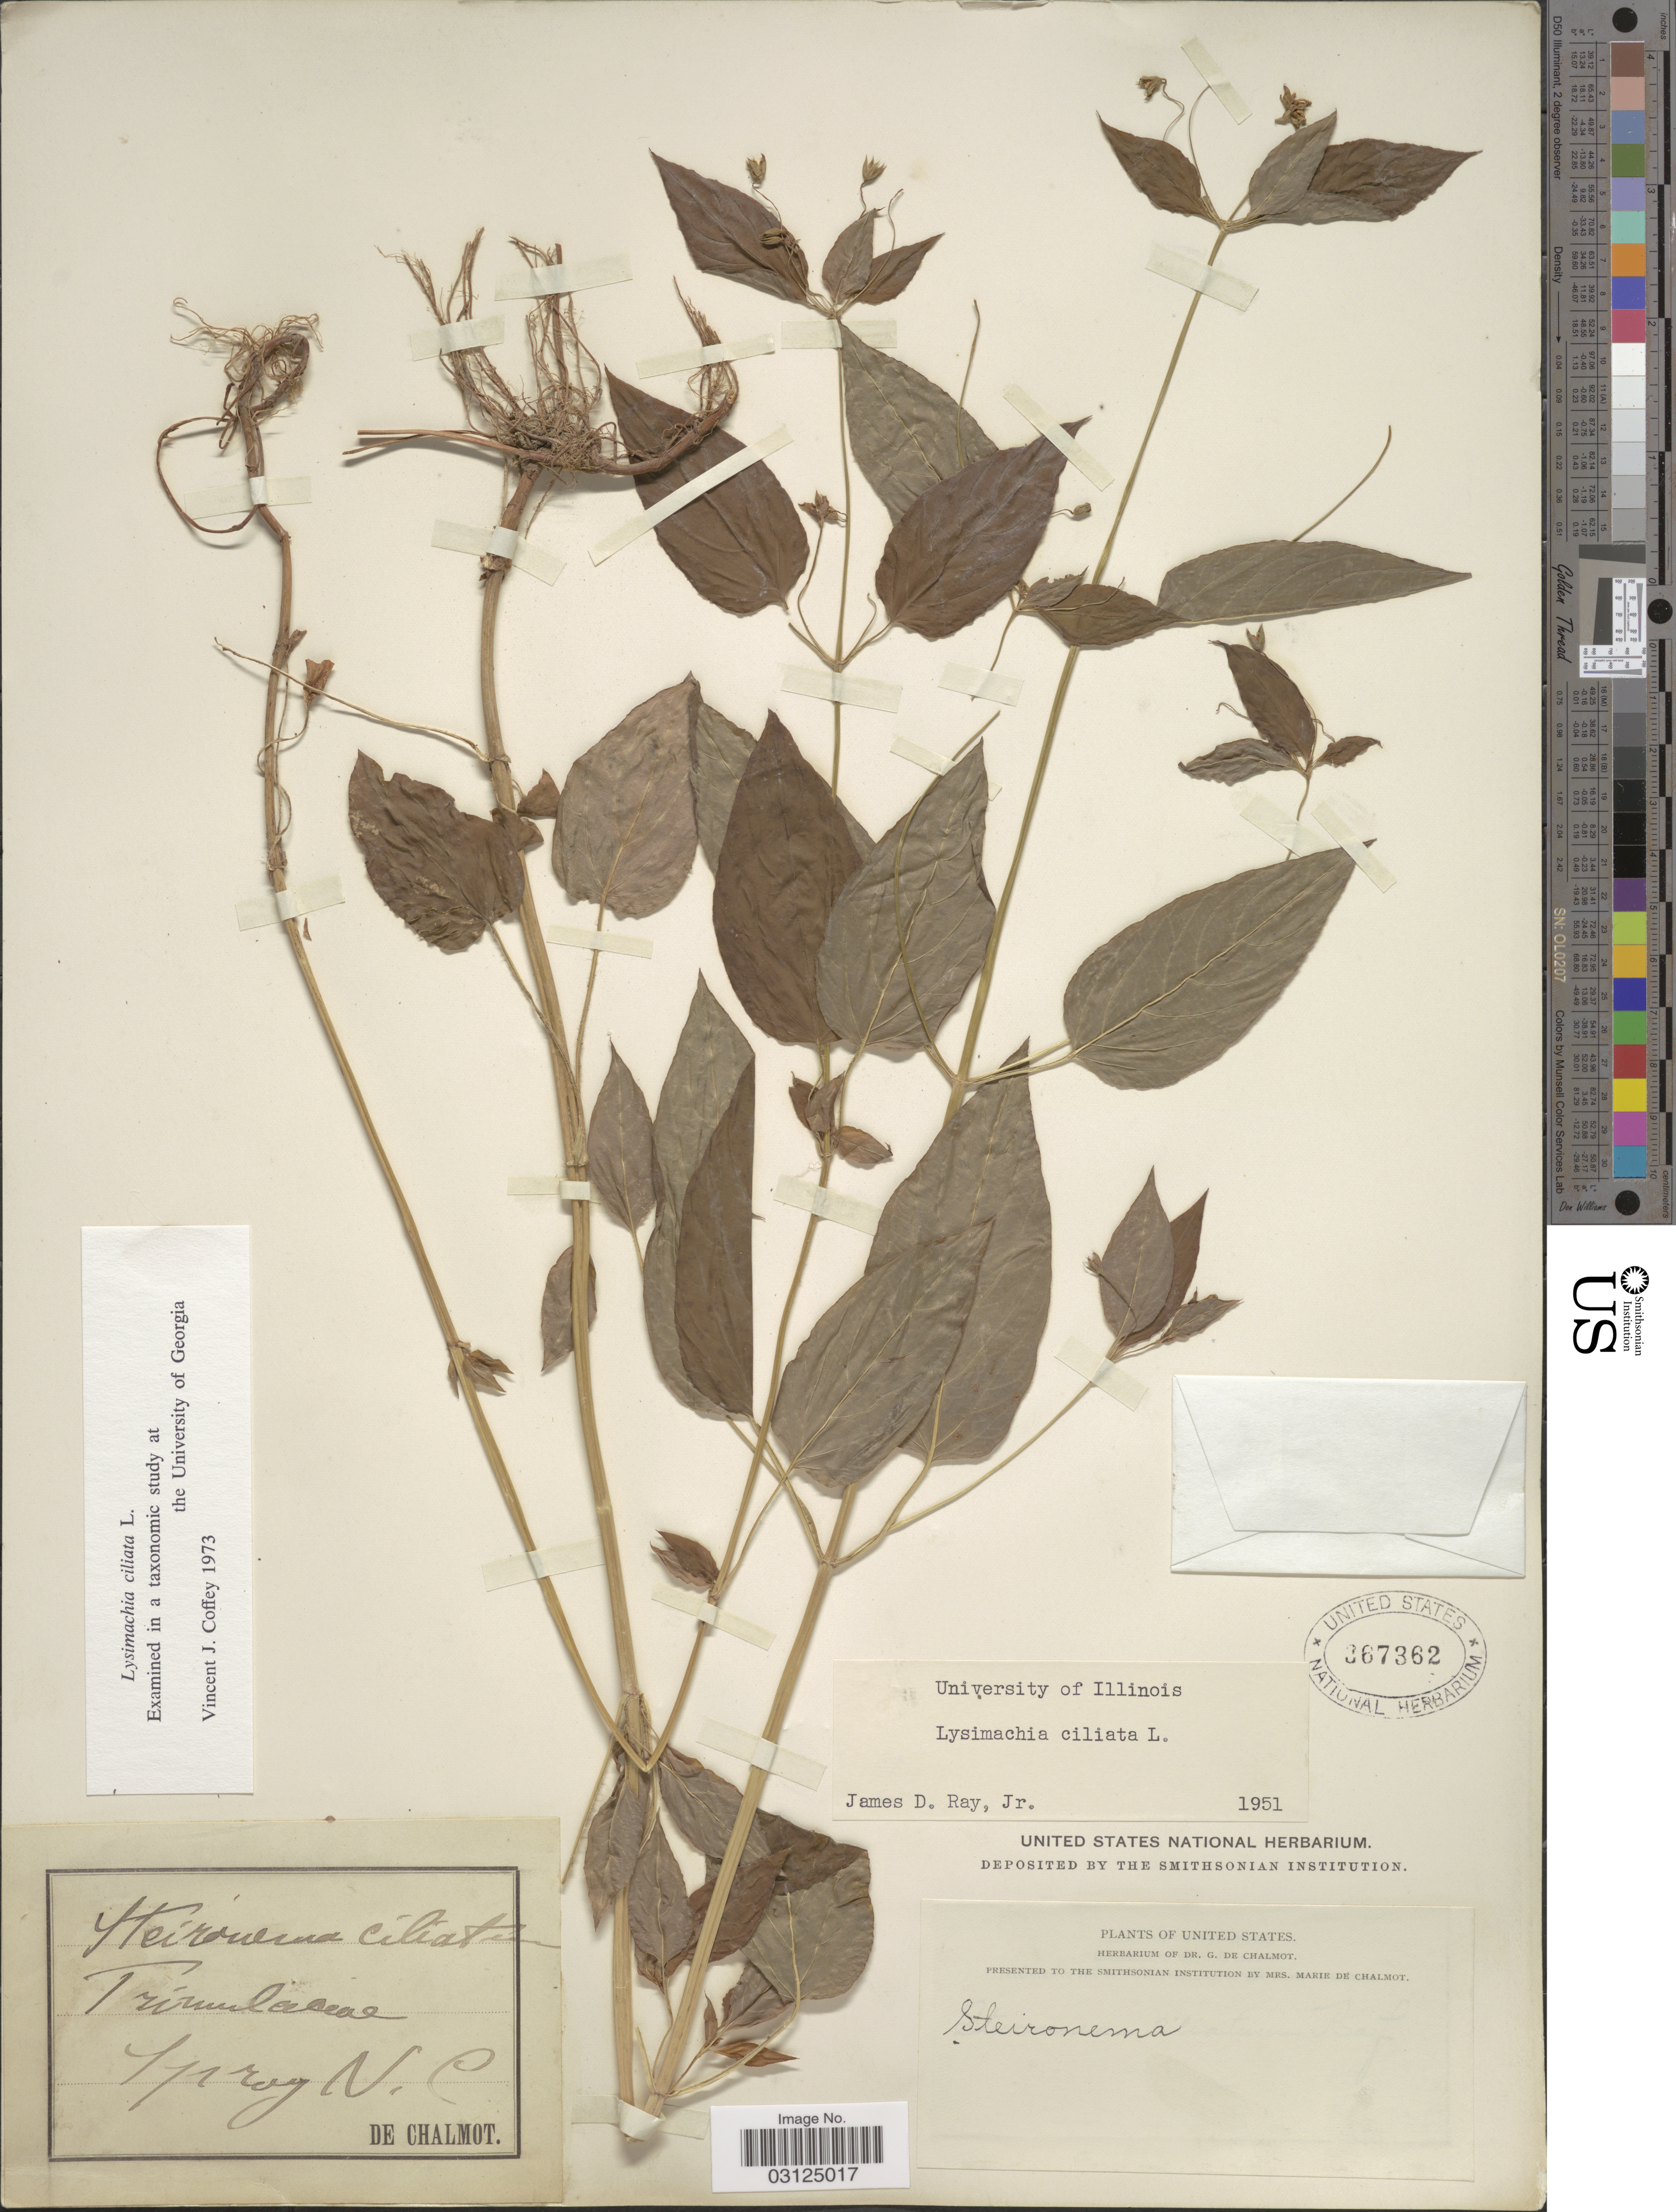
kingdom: Plantae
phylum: Tracheophyta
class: Magnoliopsida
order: Ericales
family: Primulaceae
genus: Lysimachia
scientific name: Lysimachia ciliata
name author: L.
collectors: G. de Chalmot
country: United States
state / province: North Carolina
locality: Spray.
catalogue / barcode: US 367362